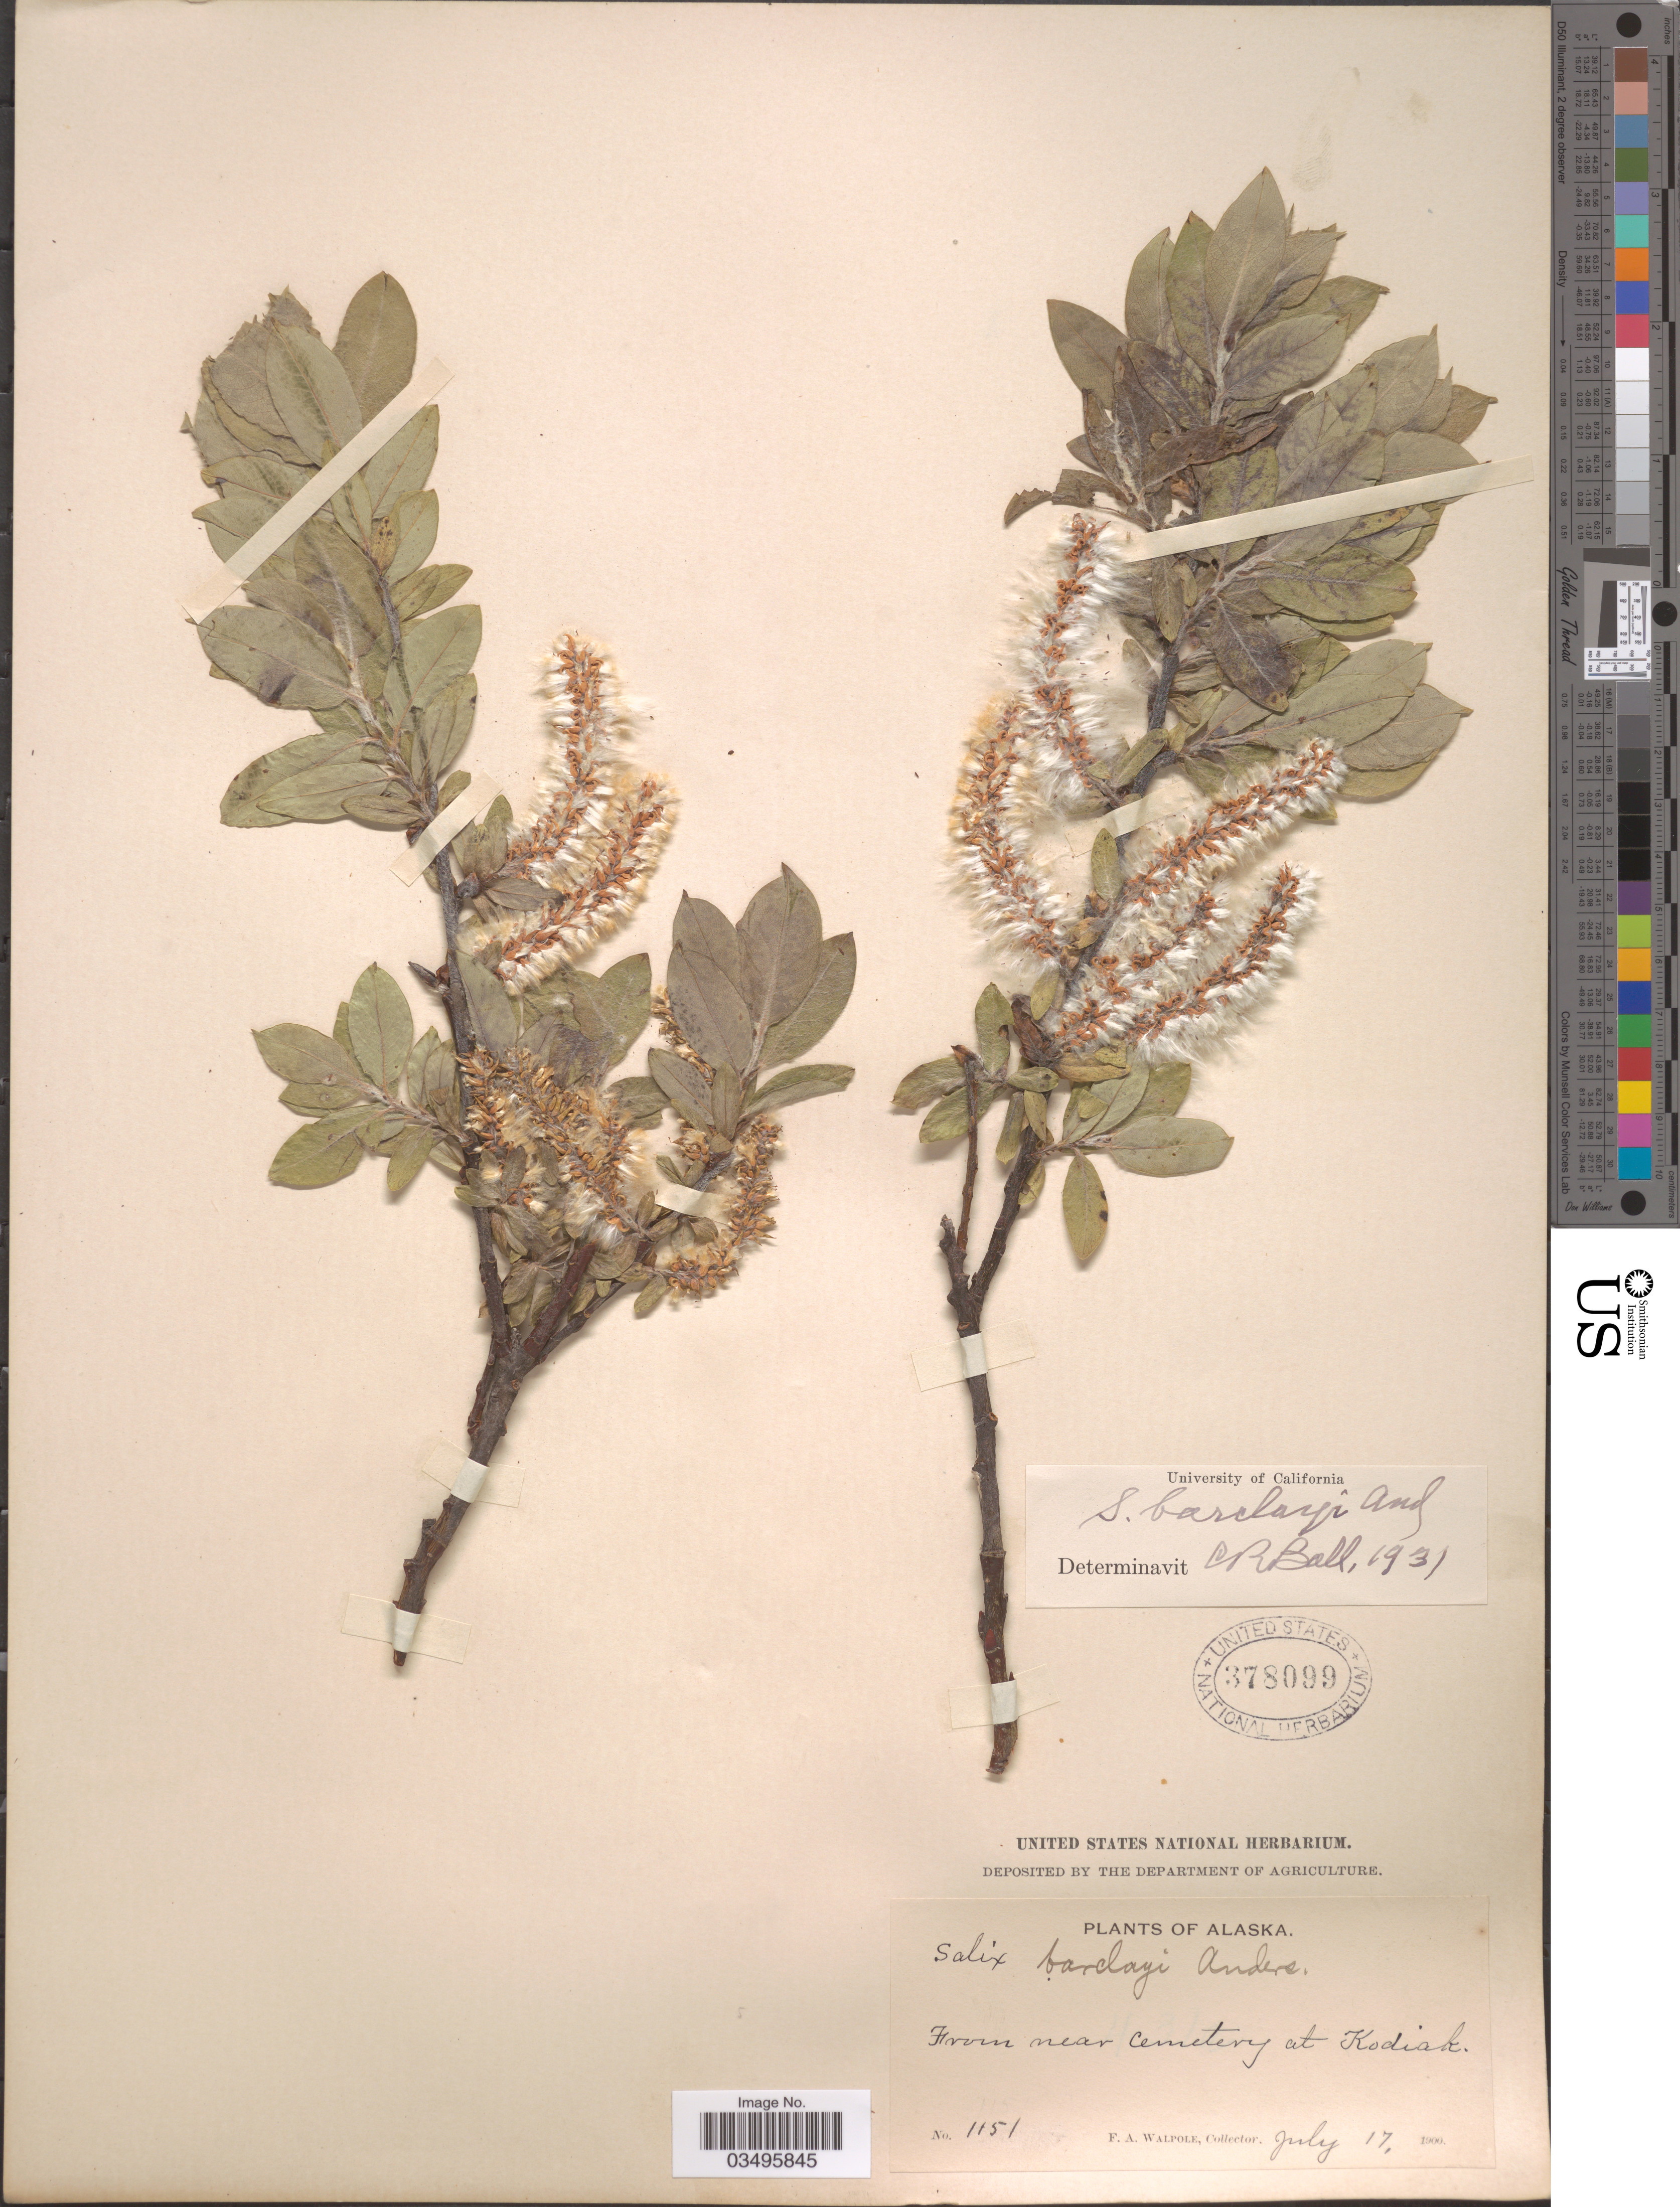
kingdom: Plantae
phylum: Tracheophyta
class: Magnoliopsida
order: Malpighiales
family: Salicaceae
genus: Salix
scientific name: Salix barclayi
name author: Andersson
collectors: F. Walpole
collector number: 1151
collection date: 1900-07-17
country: United States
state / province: Alaska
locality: From near Cemetery at Kodiak.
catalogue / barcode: US 378099